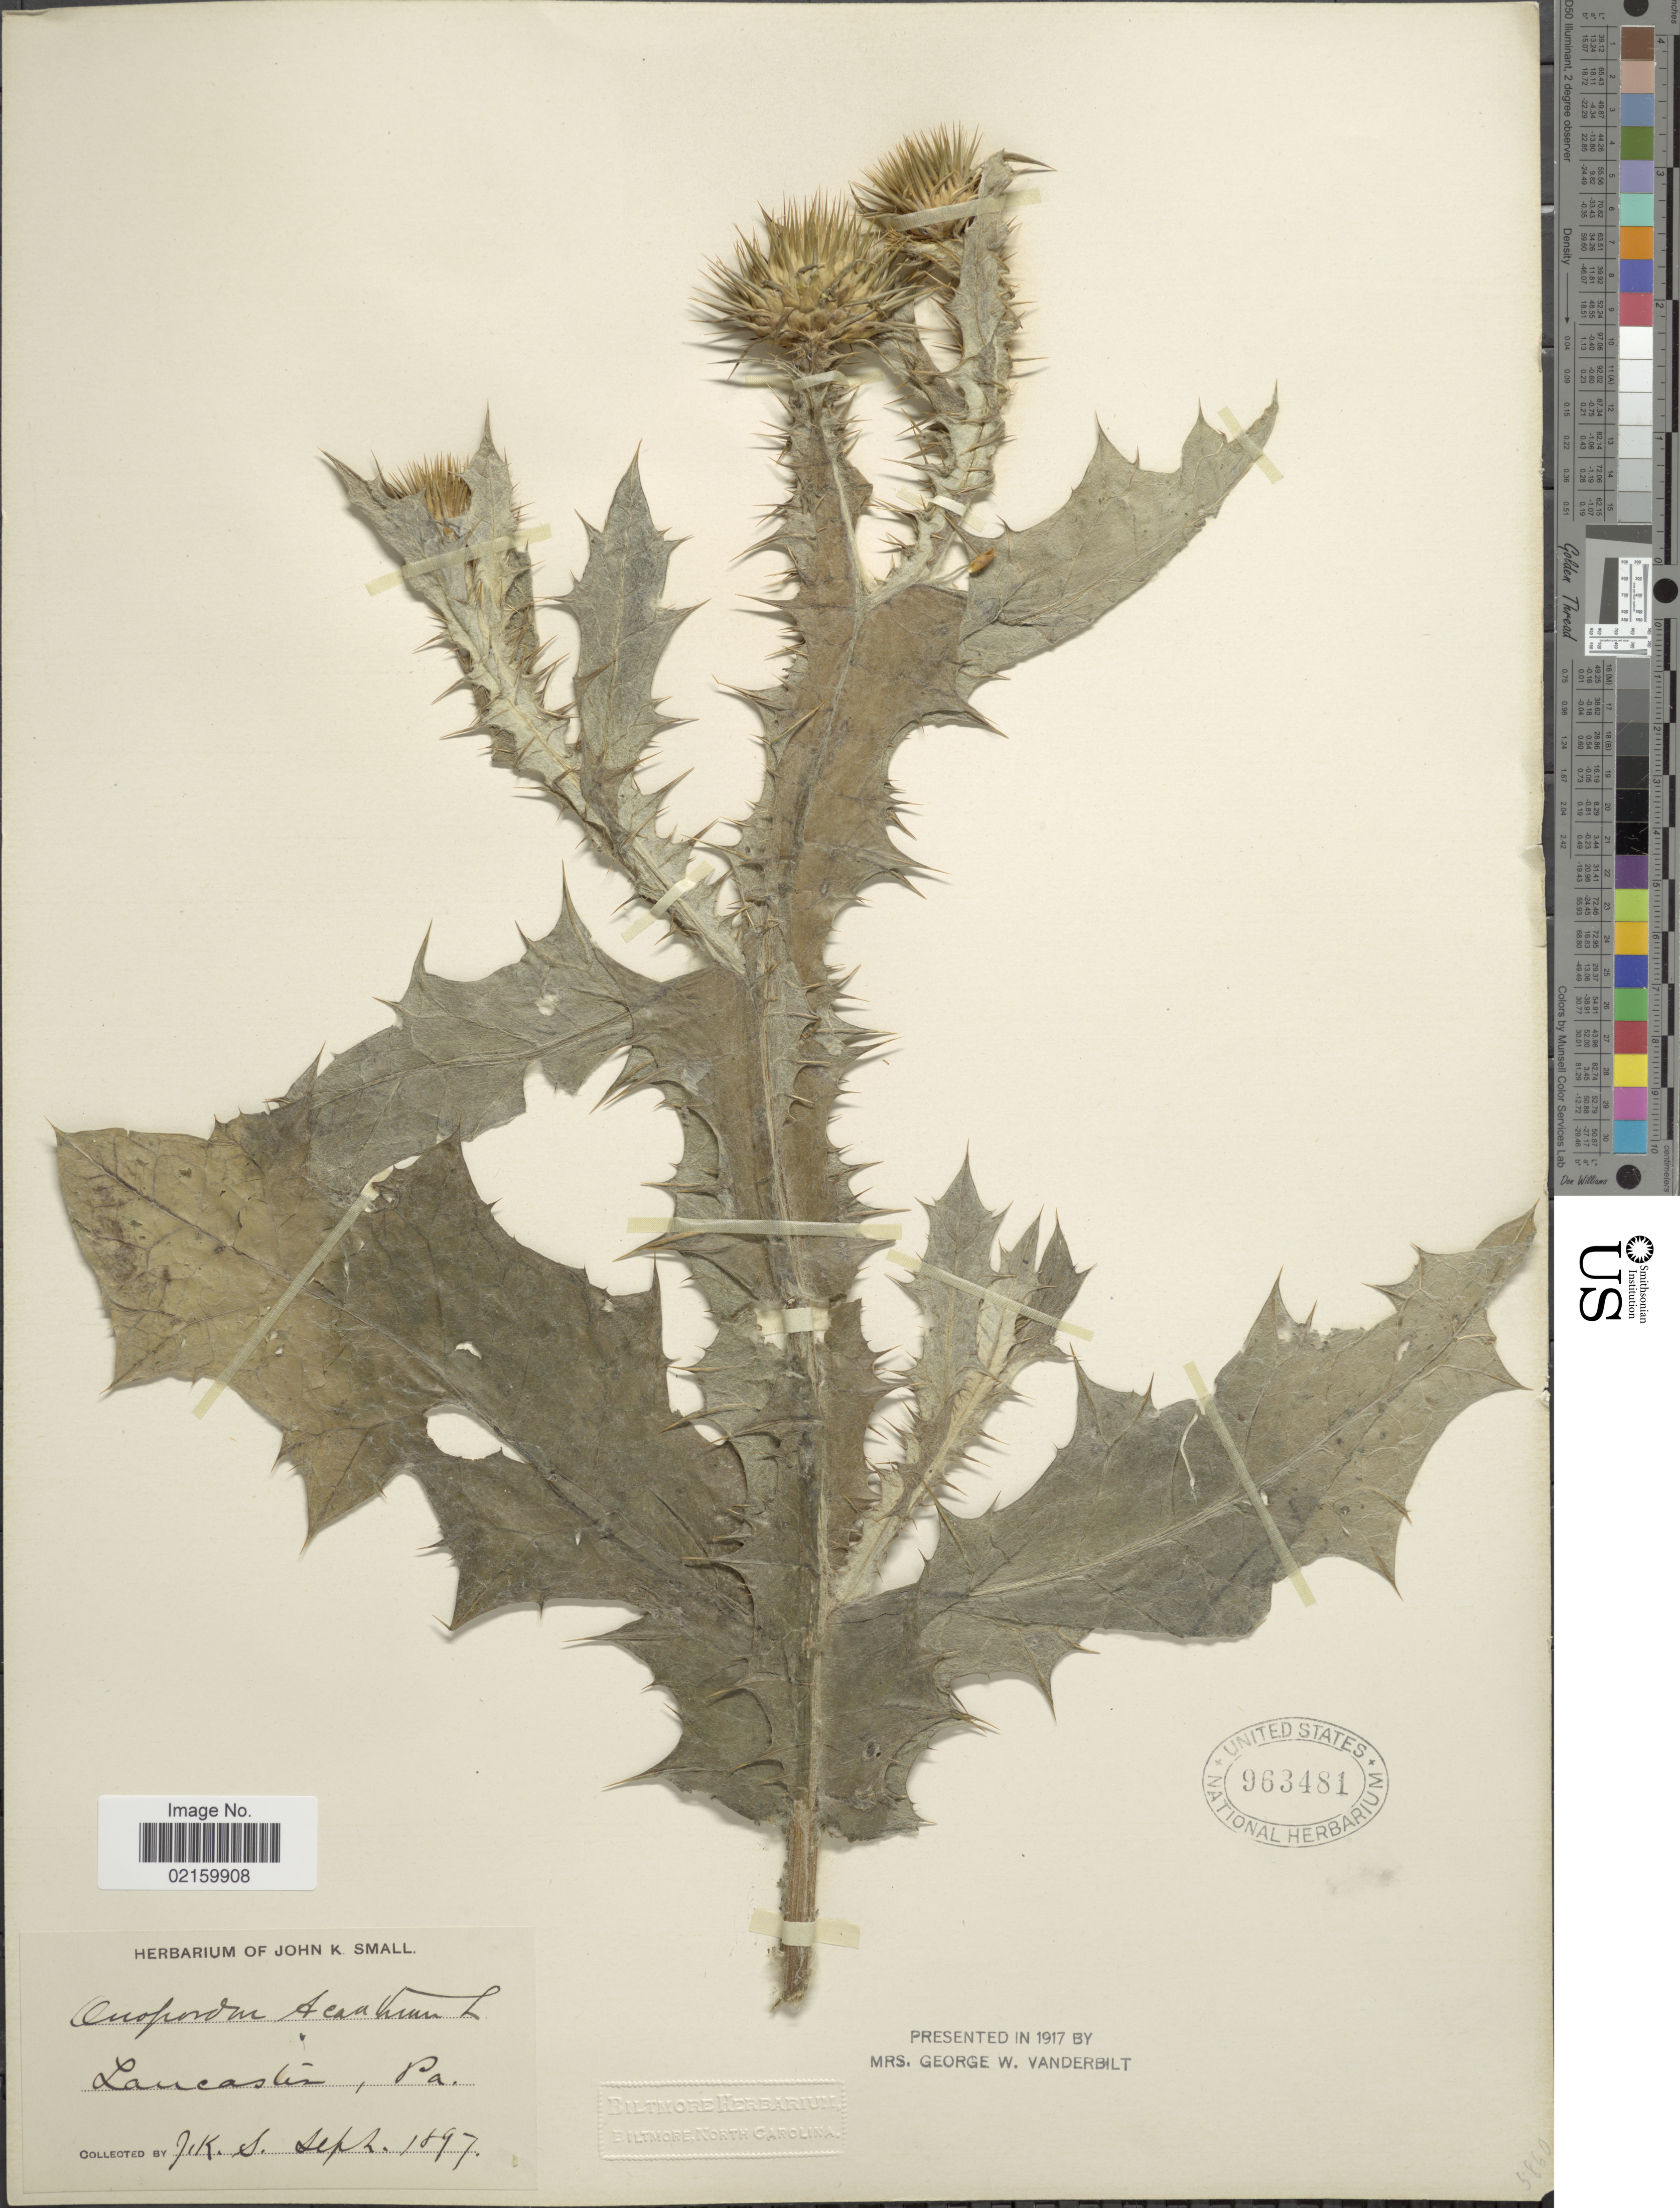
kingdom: Plantae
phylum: Tracheophyta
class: Magnoliopsida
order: Asterales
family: Asteraceae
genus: Onopordum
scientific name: Onopordum acanthium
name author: L.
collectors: J. K. Small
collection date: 1897-09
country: United States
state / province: Pennsylvania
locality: Lancaster, Pa.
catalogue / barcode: US 963481